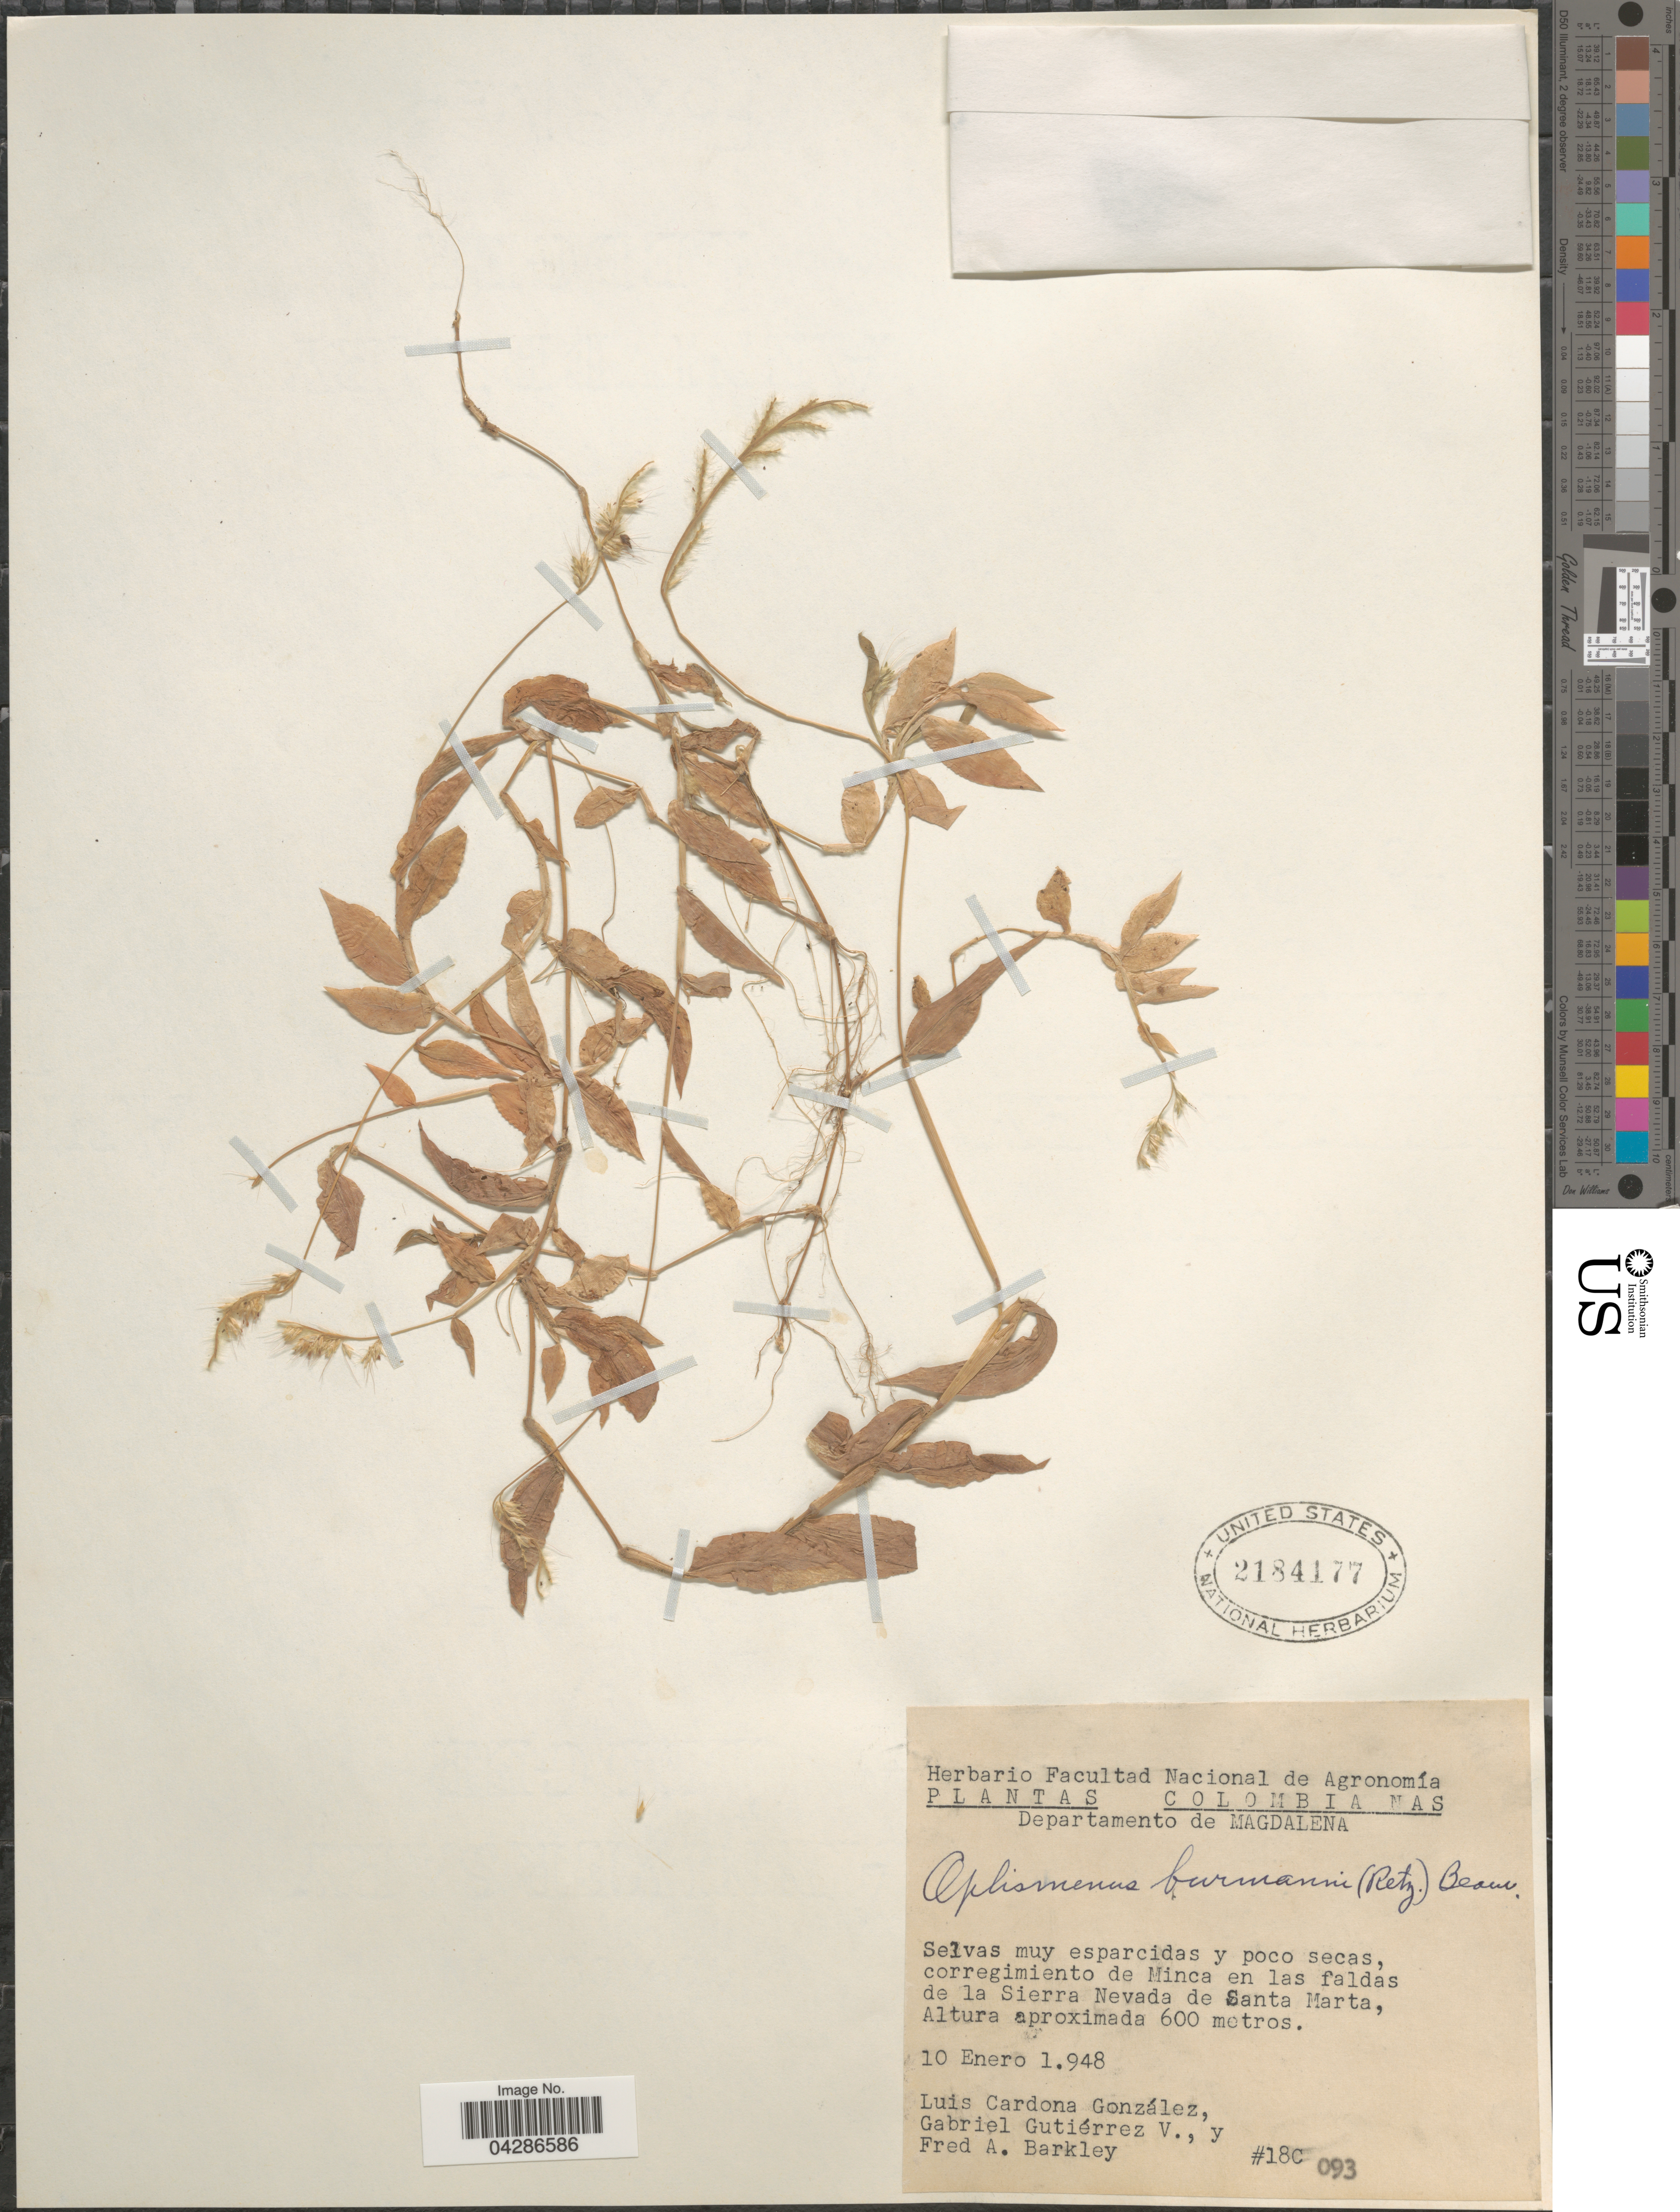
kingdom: Plantae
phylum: Tracheophyta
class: Liliopsida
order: Poales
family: Poaceae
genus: Oplismenus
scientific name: Oplismenus burmannii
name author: (Retz.) P. Beauv.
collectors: L. Cardona Gonzalez, G. Gutiérrez V. & F. A. Barkley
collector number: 18C093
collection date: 1948-01-10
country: Colombia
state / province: Magdalena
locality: Departamento de Magdalena. Selvas muy esparcides y poco secas, corregimiento de Minca en las faldas de las Sierra Nevada de Santa Marta.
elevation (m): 600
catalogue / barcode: US 2184177